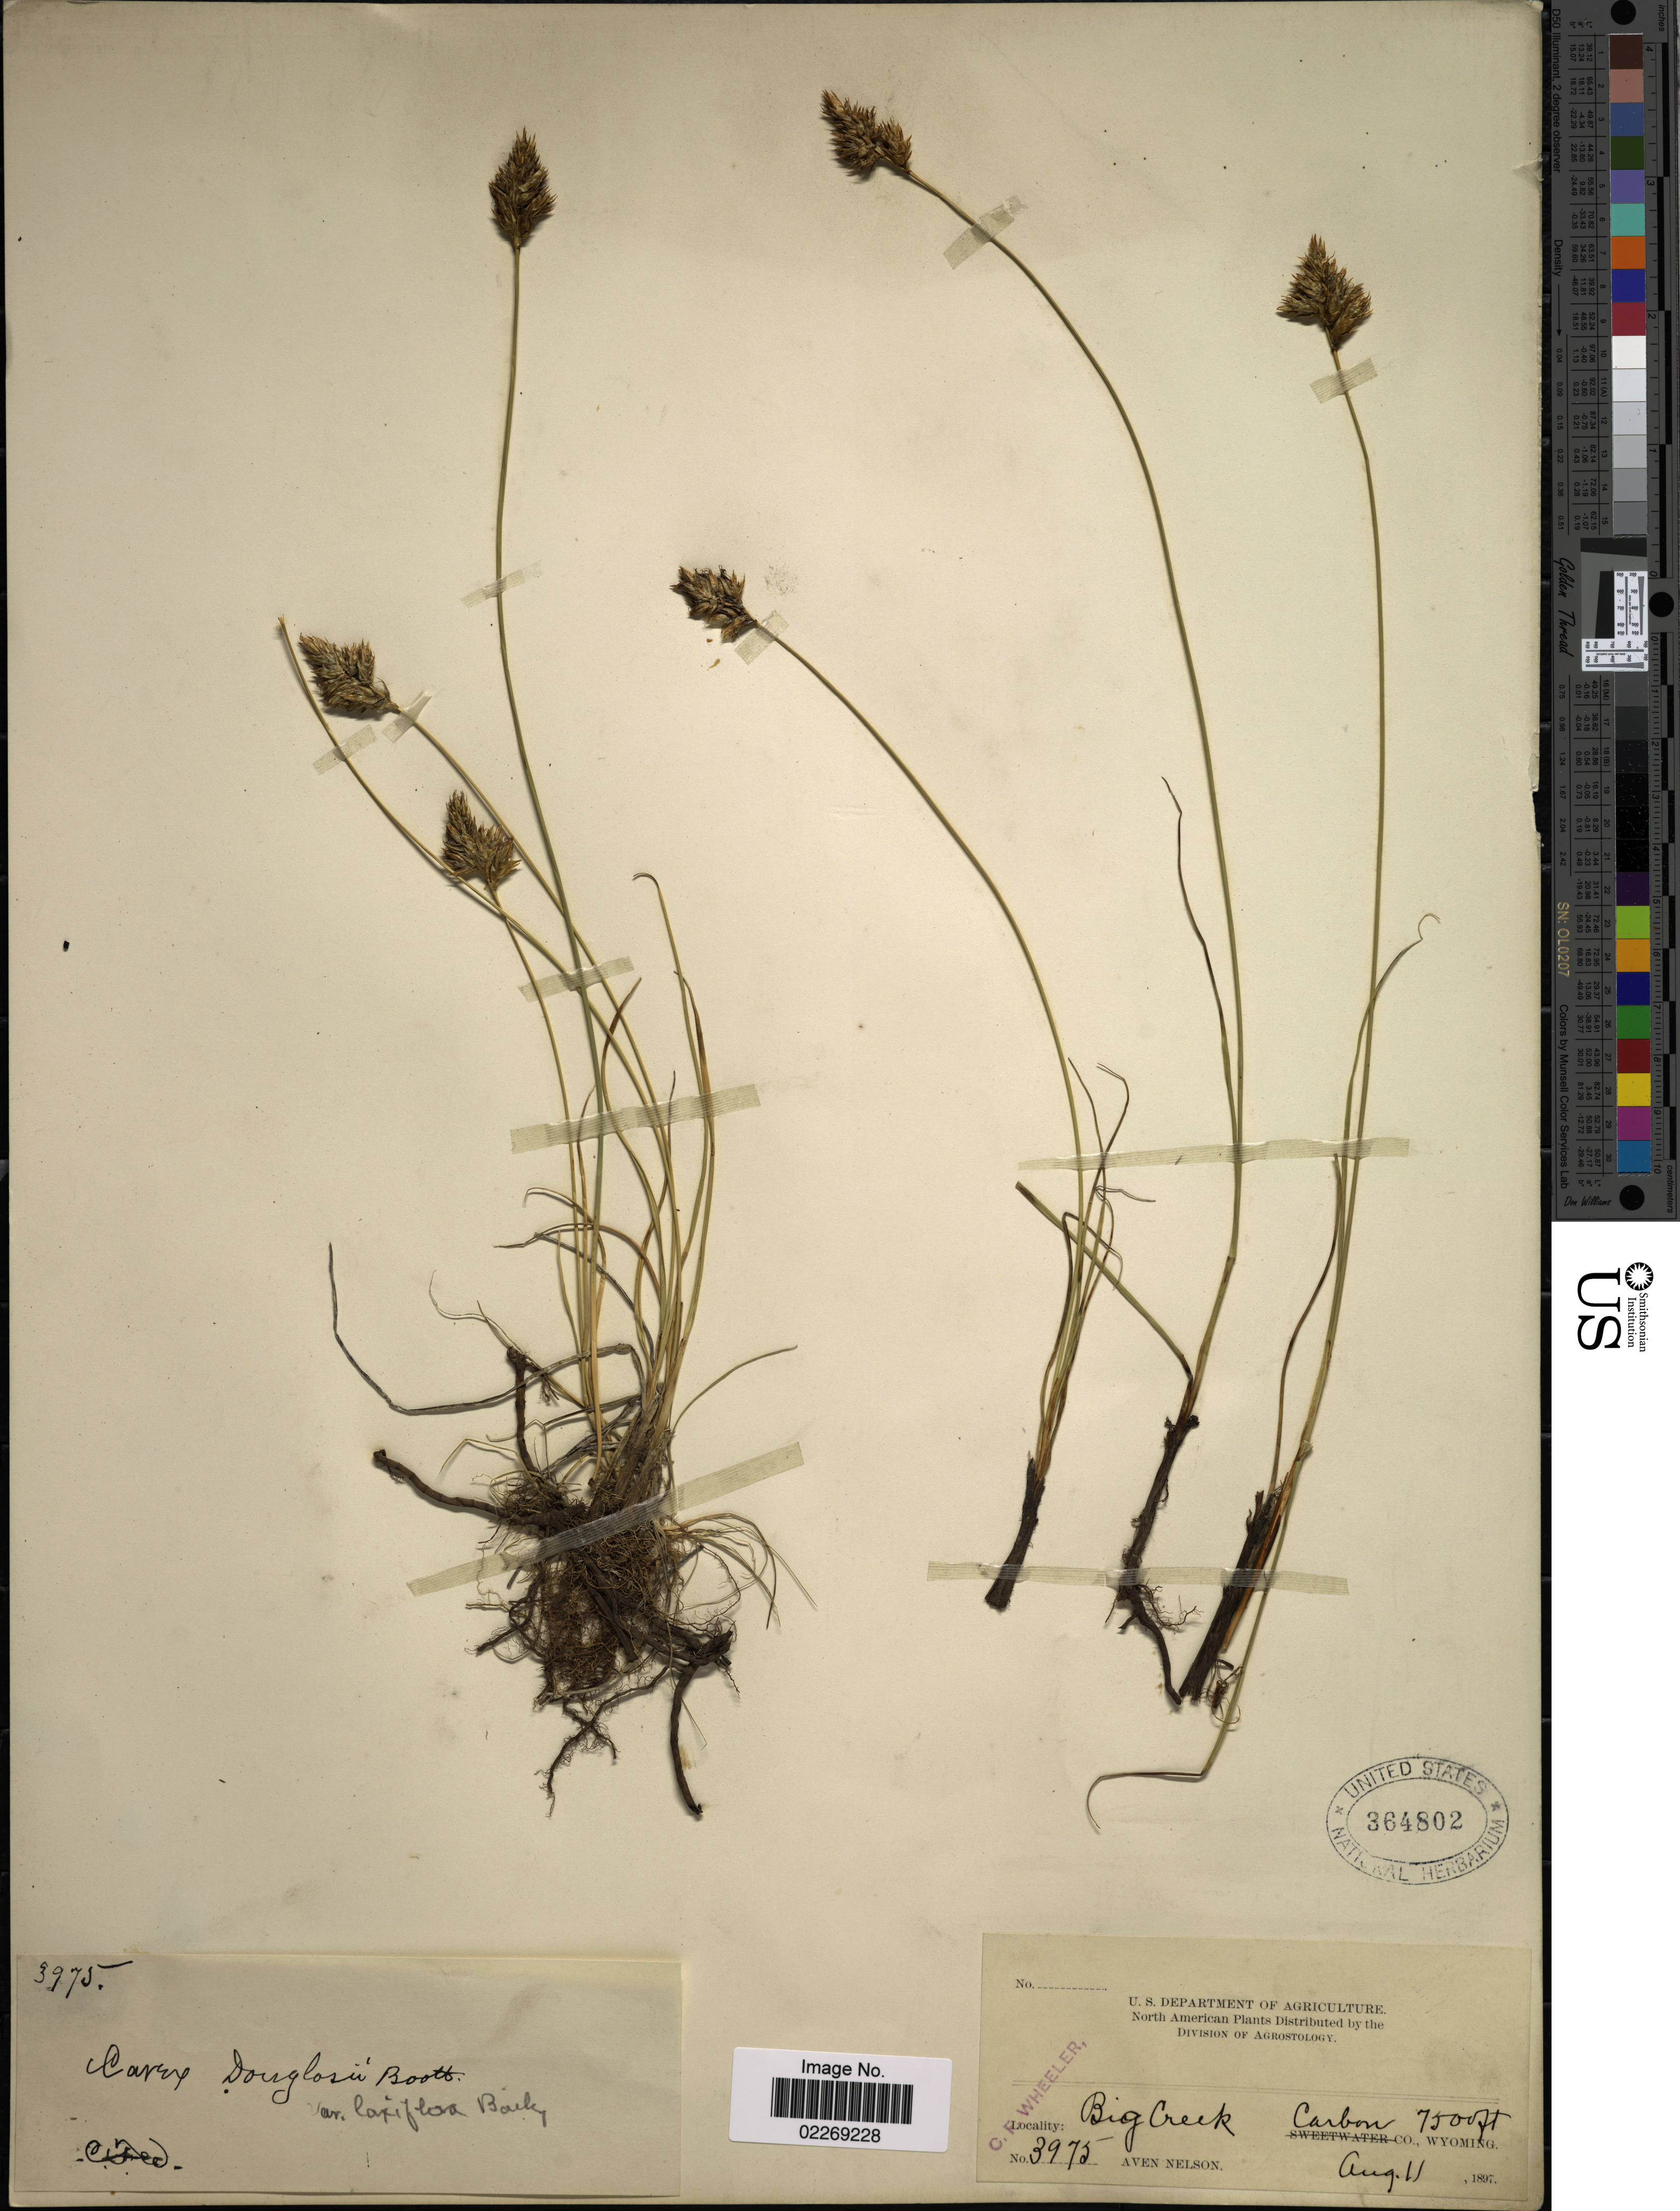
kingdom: Plantae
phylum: Tracheophyta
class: Liliopsida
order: Poales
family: Cyperaceae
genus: Carex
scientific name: Carex douglasii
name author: Boott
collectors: A. Nelson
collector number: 3975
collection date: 1897-08-11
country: United States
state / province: Wyoming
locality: Big Creek Carbon Co.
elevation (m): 2286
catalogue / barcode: US 364802